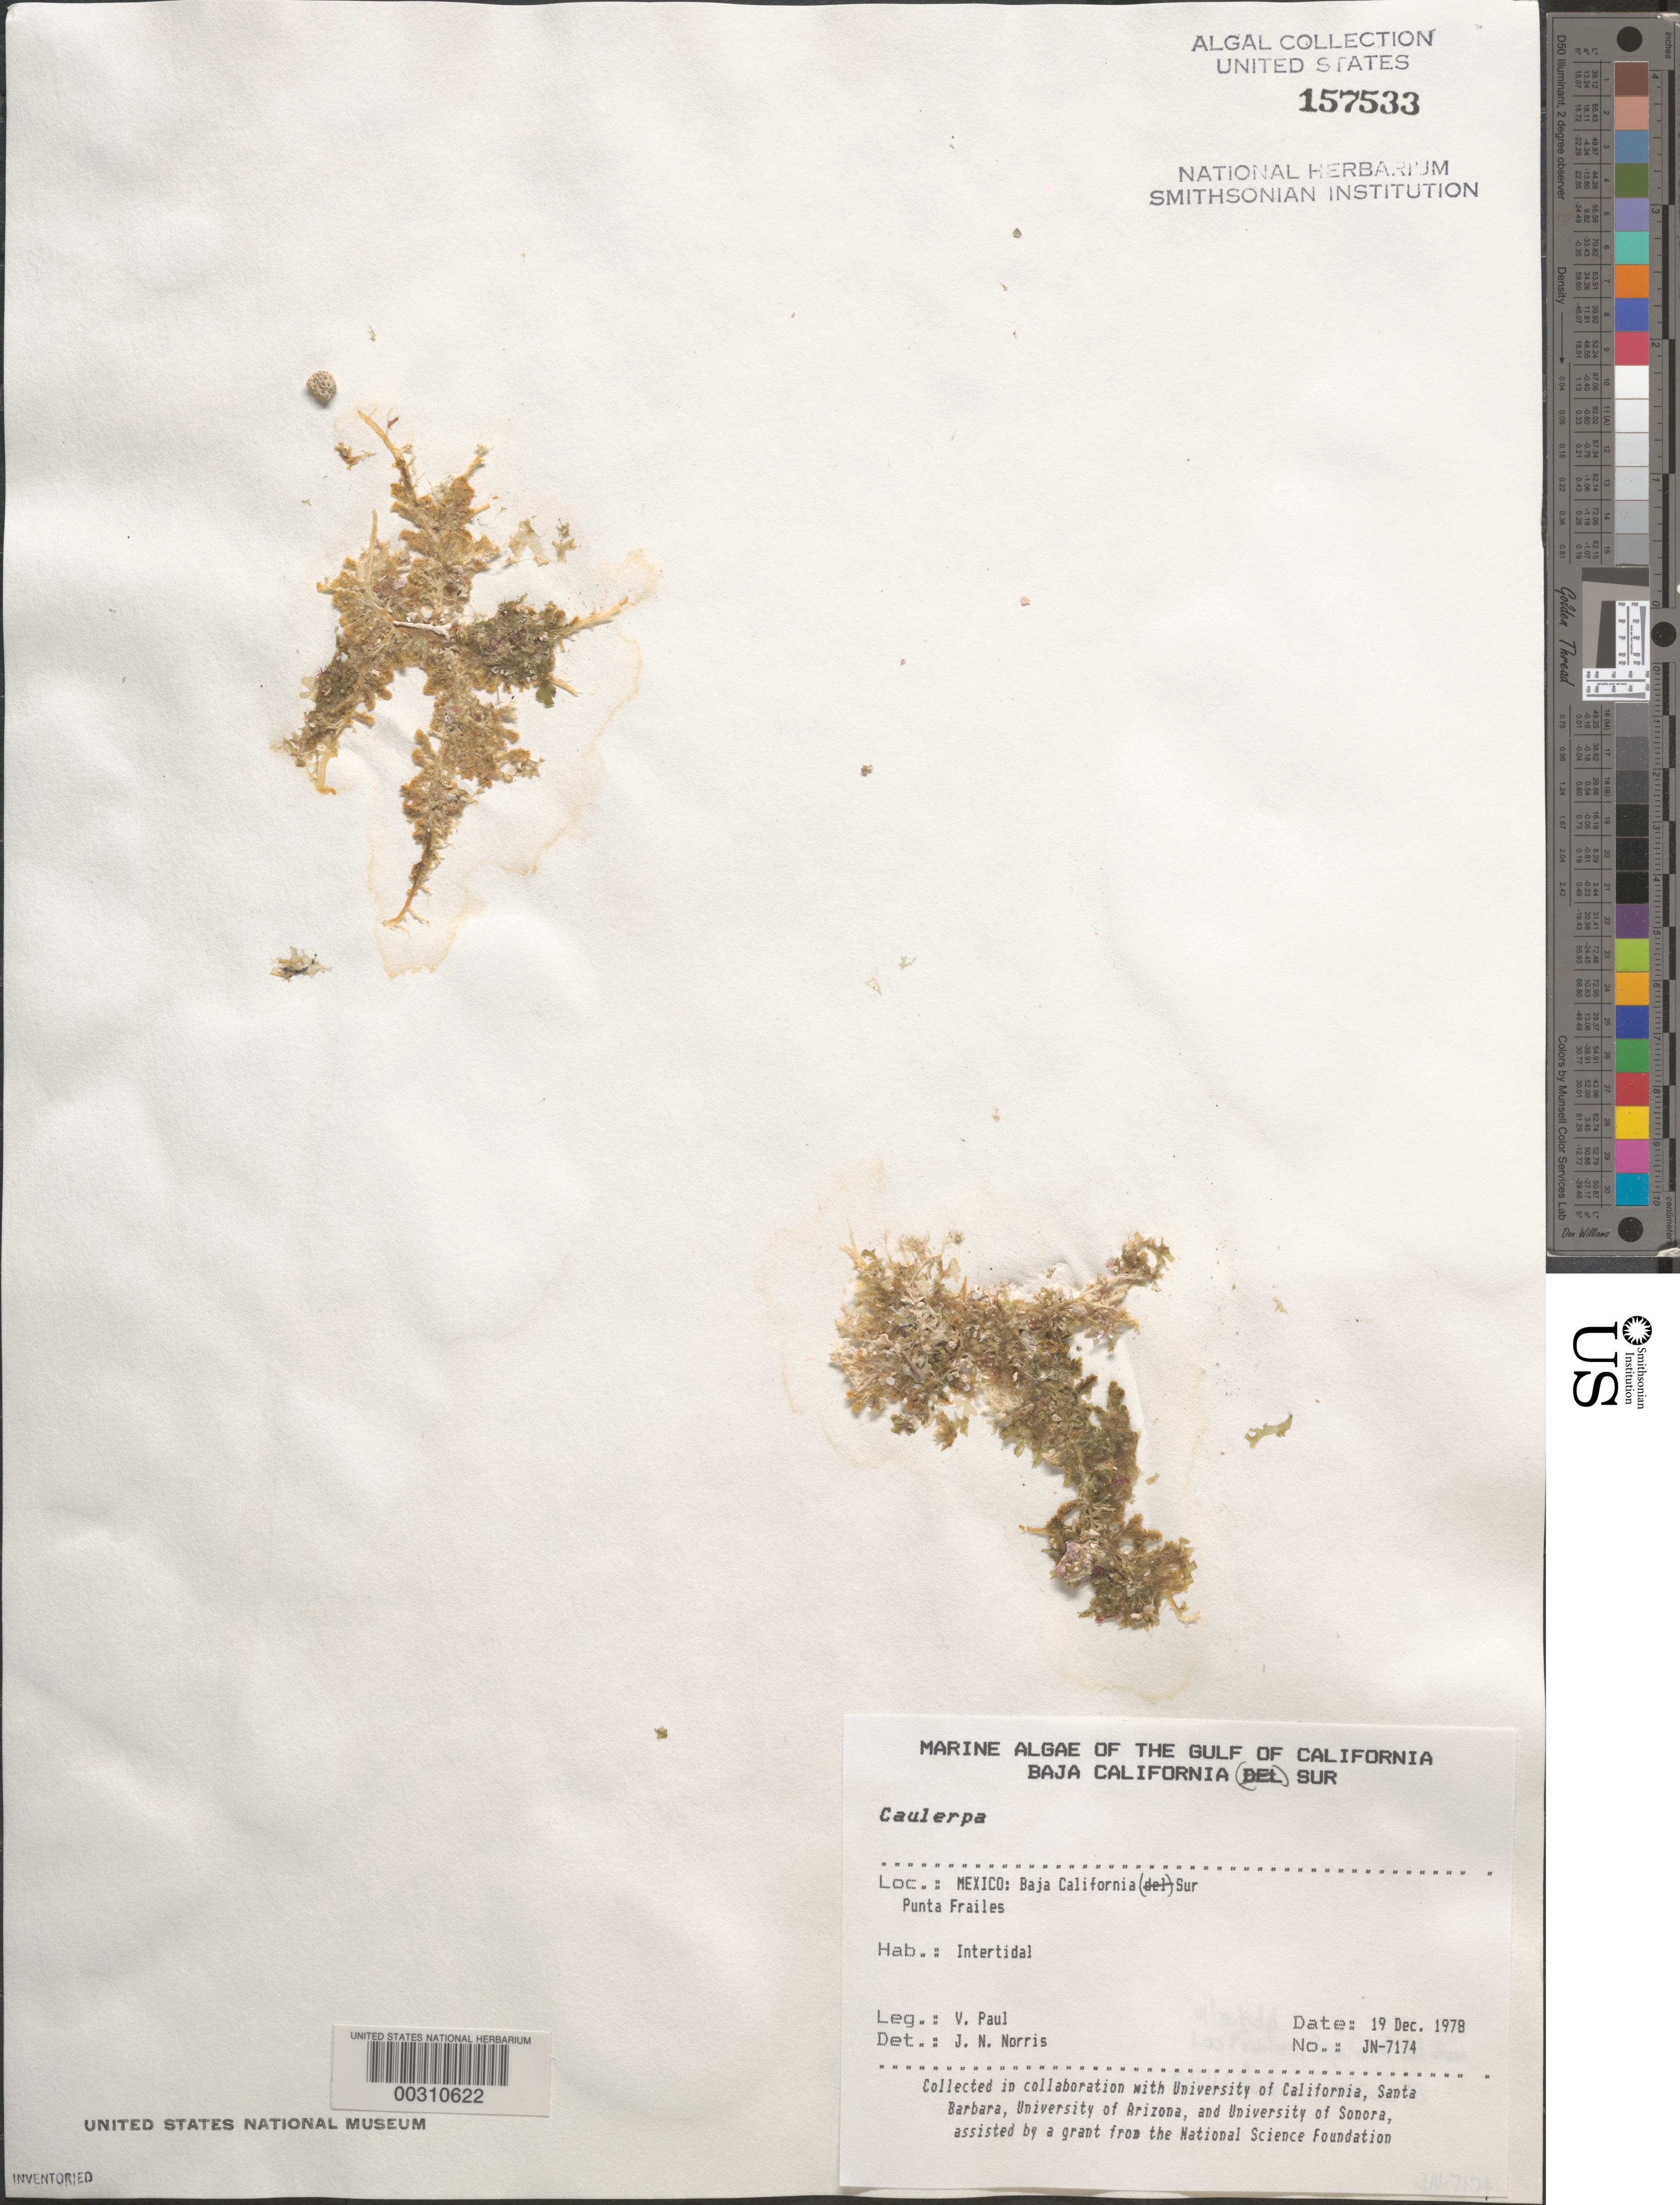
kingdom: Plantae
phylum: Chlorophyta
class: Ulvophyceae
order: Bryopsidales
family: Caulerpaceae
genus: Caulerpa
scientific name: Caulerpa sp.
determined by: Norris, James N.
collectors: V. Paul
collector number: JN-7174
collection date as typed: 19 Dec 1978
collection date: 1978-12-19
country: Mexico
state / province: Baja California Sur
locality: Punta Frailes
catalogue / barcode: US 157533